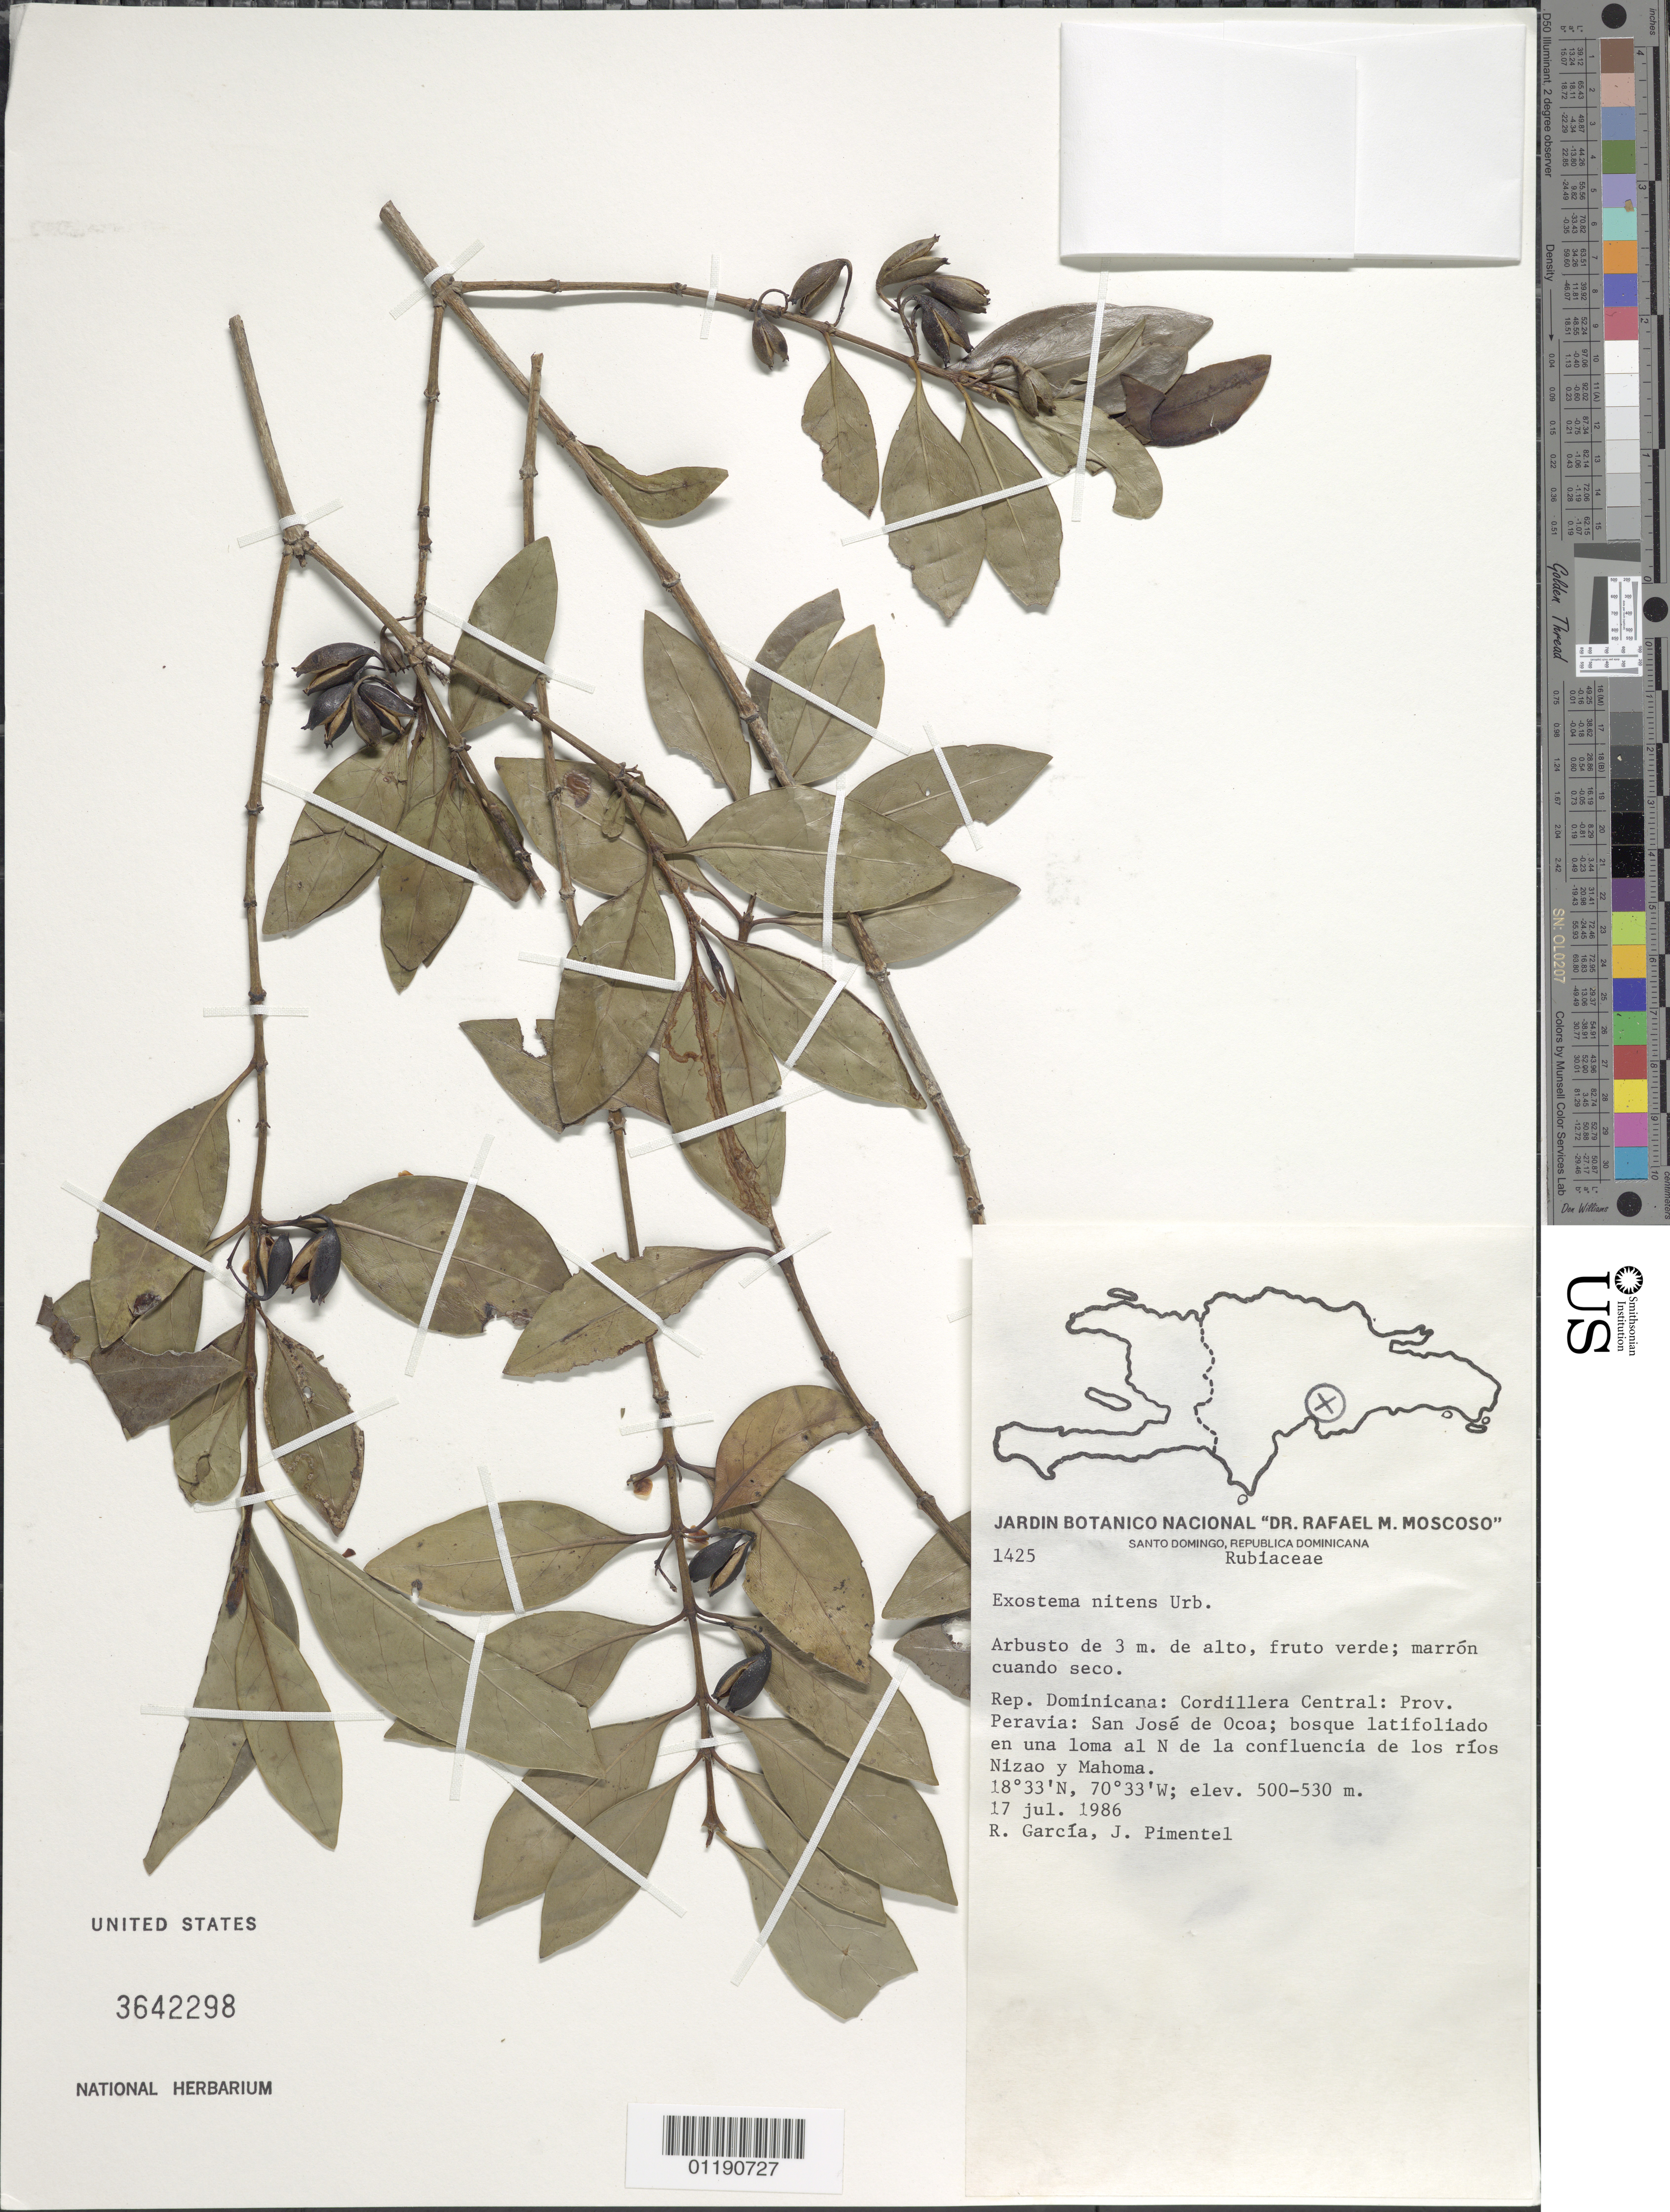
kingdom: Plantae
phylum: Tracheophyta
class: Magnoliopsida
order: Gentianales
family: Rubiaceae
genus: Exostema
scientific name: Exostema nitens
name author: Urb.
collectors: R. García & J. Pimentel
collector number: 1425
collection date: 1986-07-17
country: Dominican Republic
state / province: Peravia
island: Hispaniola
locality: Cordillera Central. San José de Ocoa. On a hill N of the junction between the Nizao and Mahoma rivers.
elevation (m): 500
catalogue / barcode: US 3642298